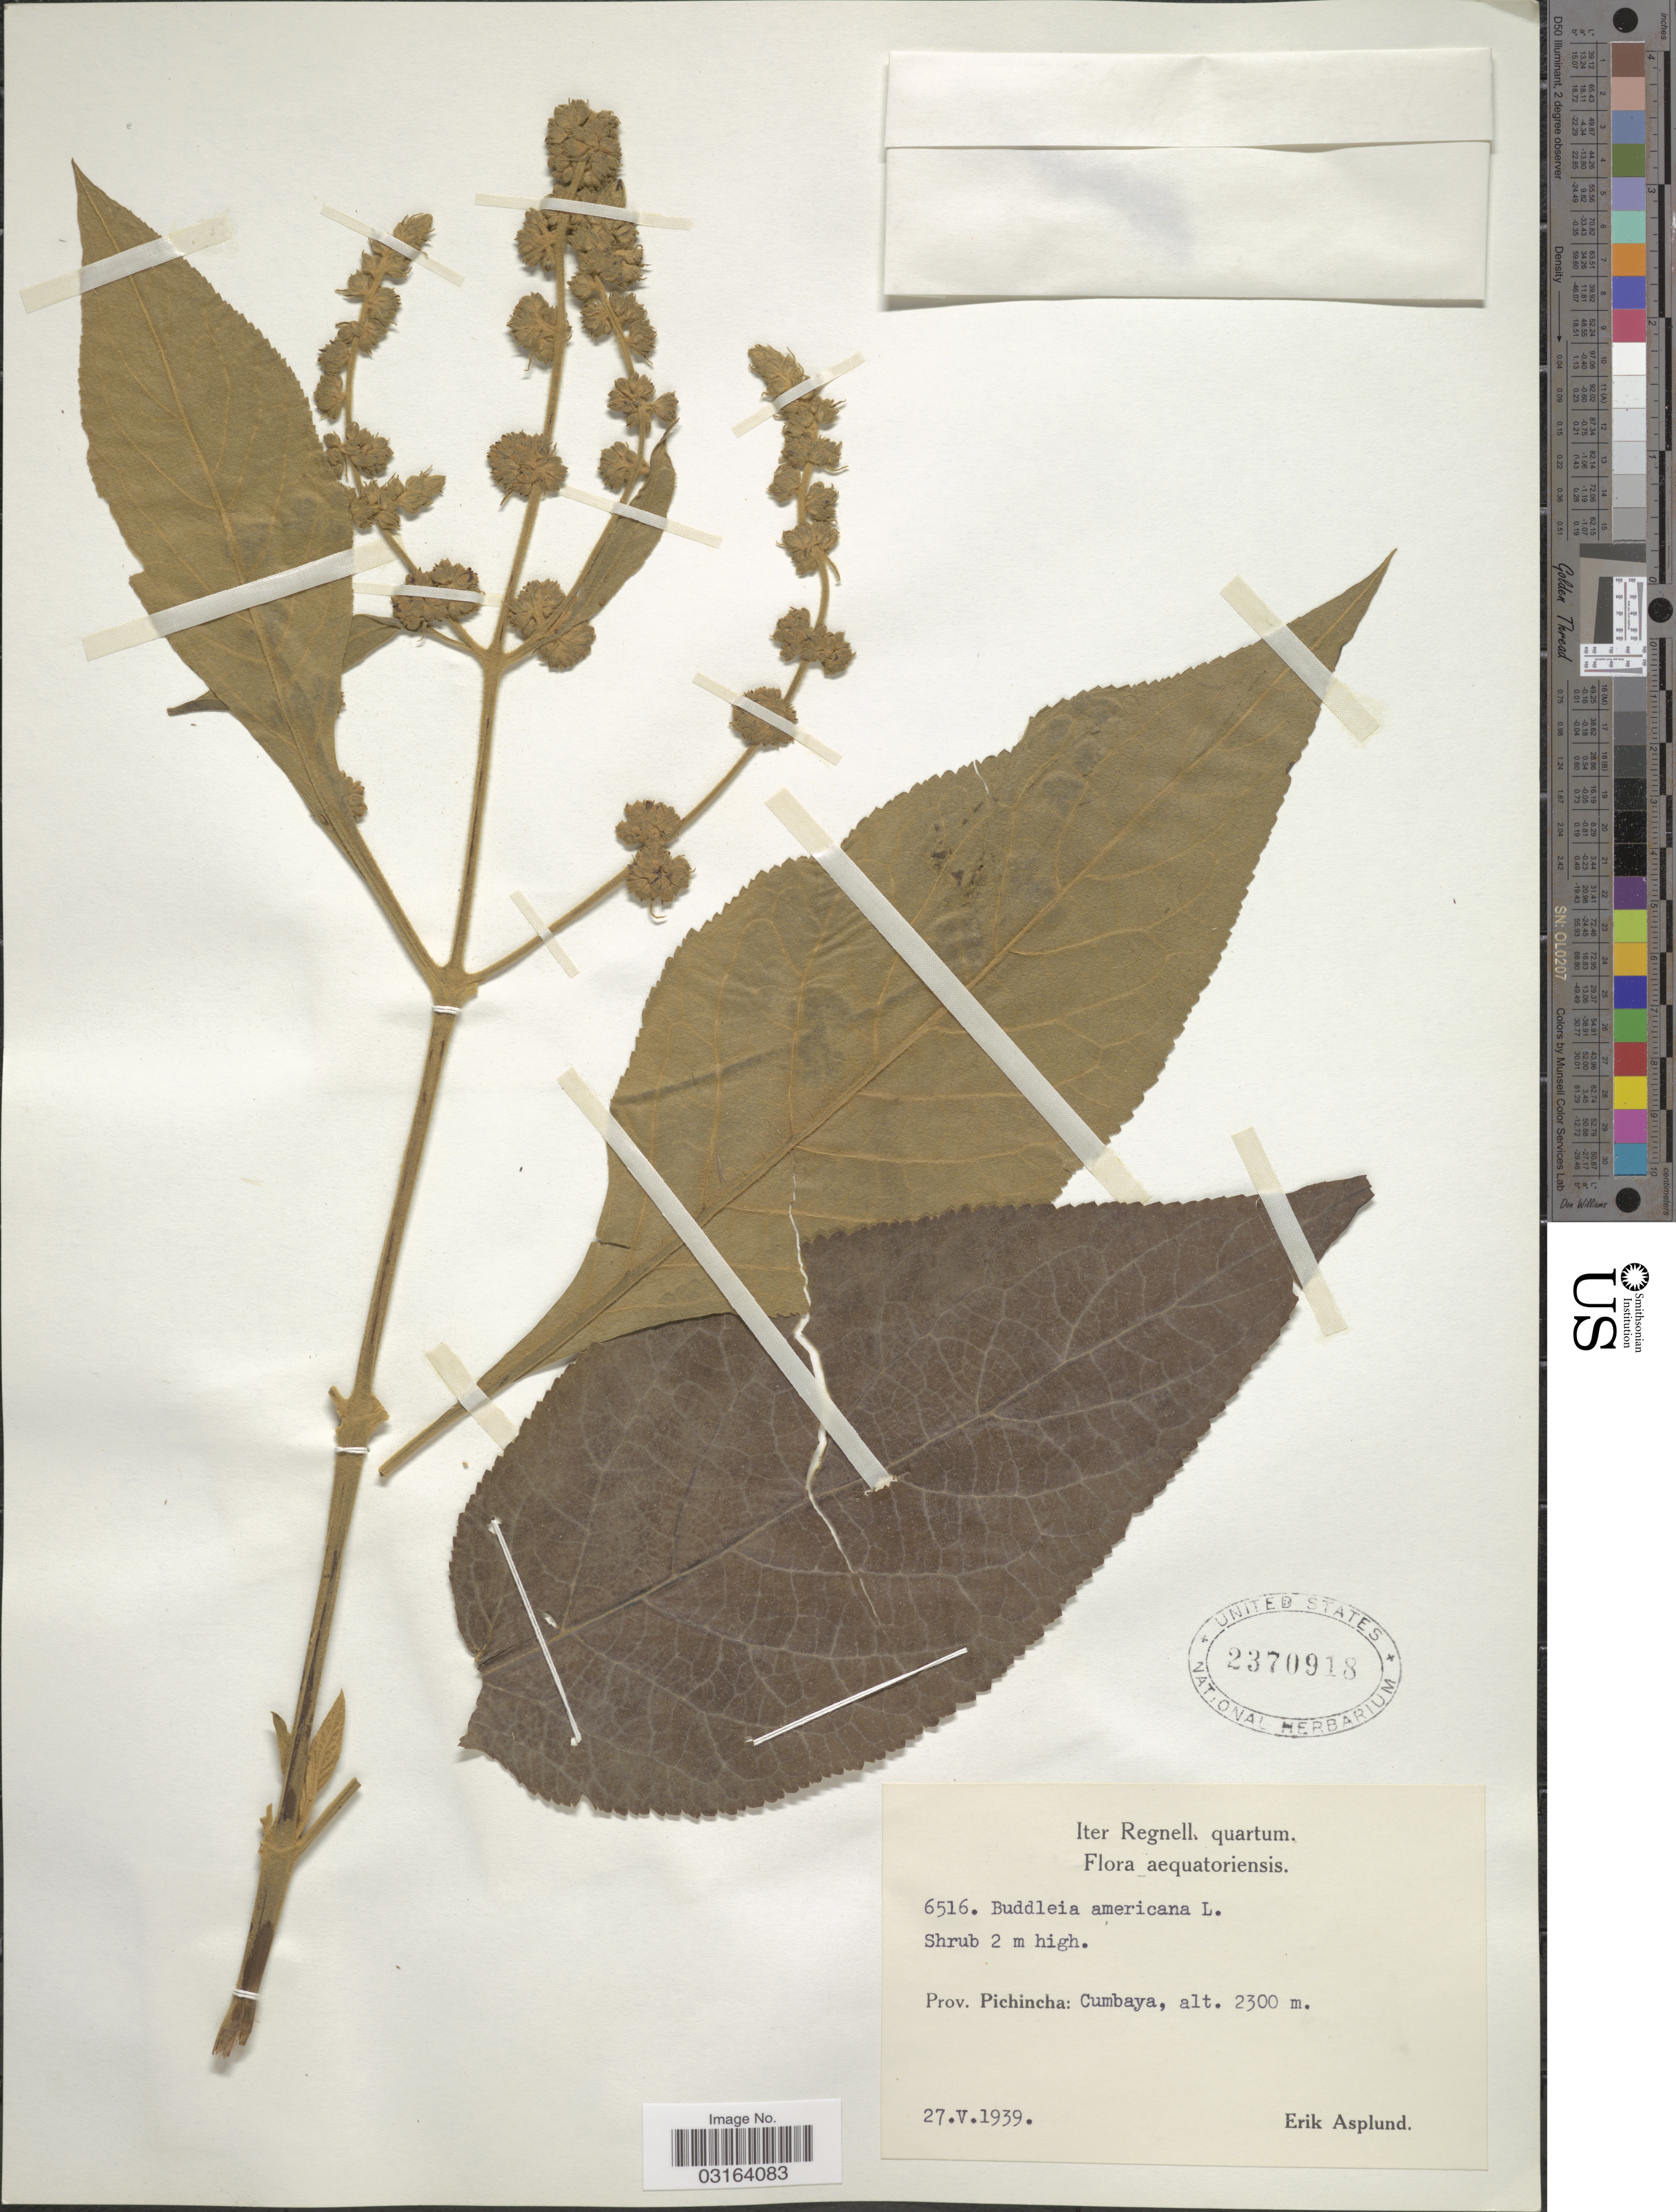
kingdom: Plantae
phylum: Tracheophyta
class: Magnoliopsida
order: Lamiales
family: Scrophulariaceae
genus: Buddleja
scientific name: Buddleja americana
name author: L.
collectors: E. Asplund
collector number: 6516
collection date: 1939-05-27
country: Ecuador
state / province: Pichincha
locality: Cumbaya.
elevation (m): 2300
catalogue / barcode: US 2370918